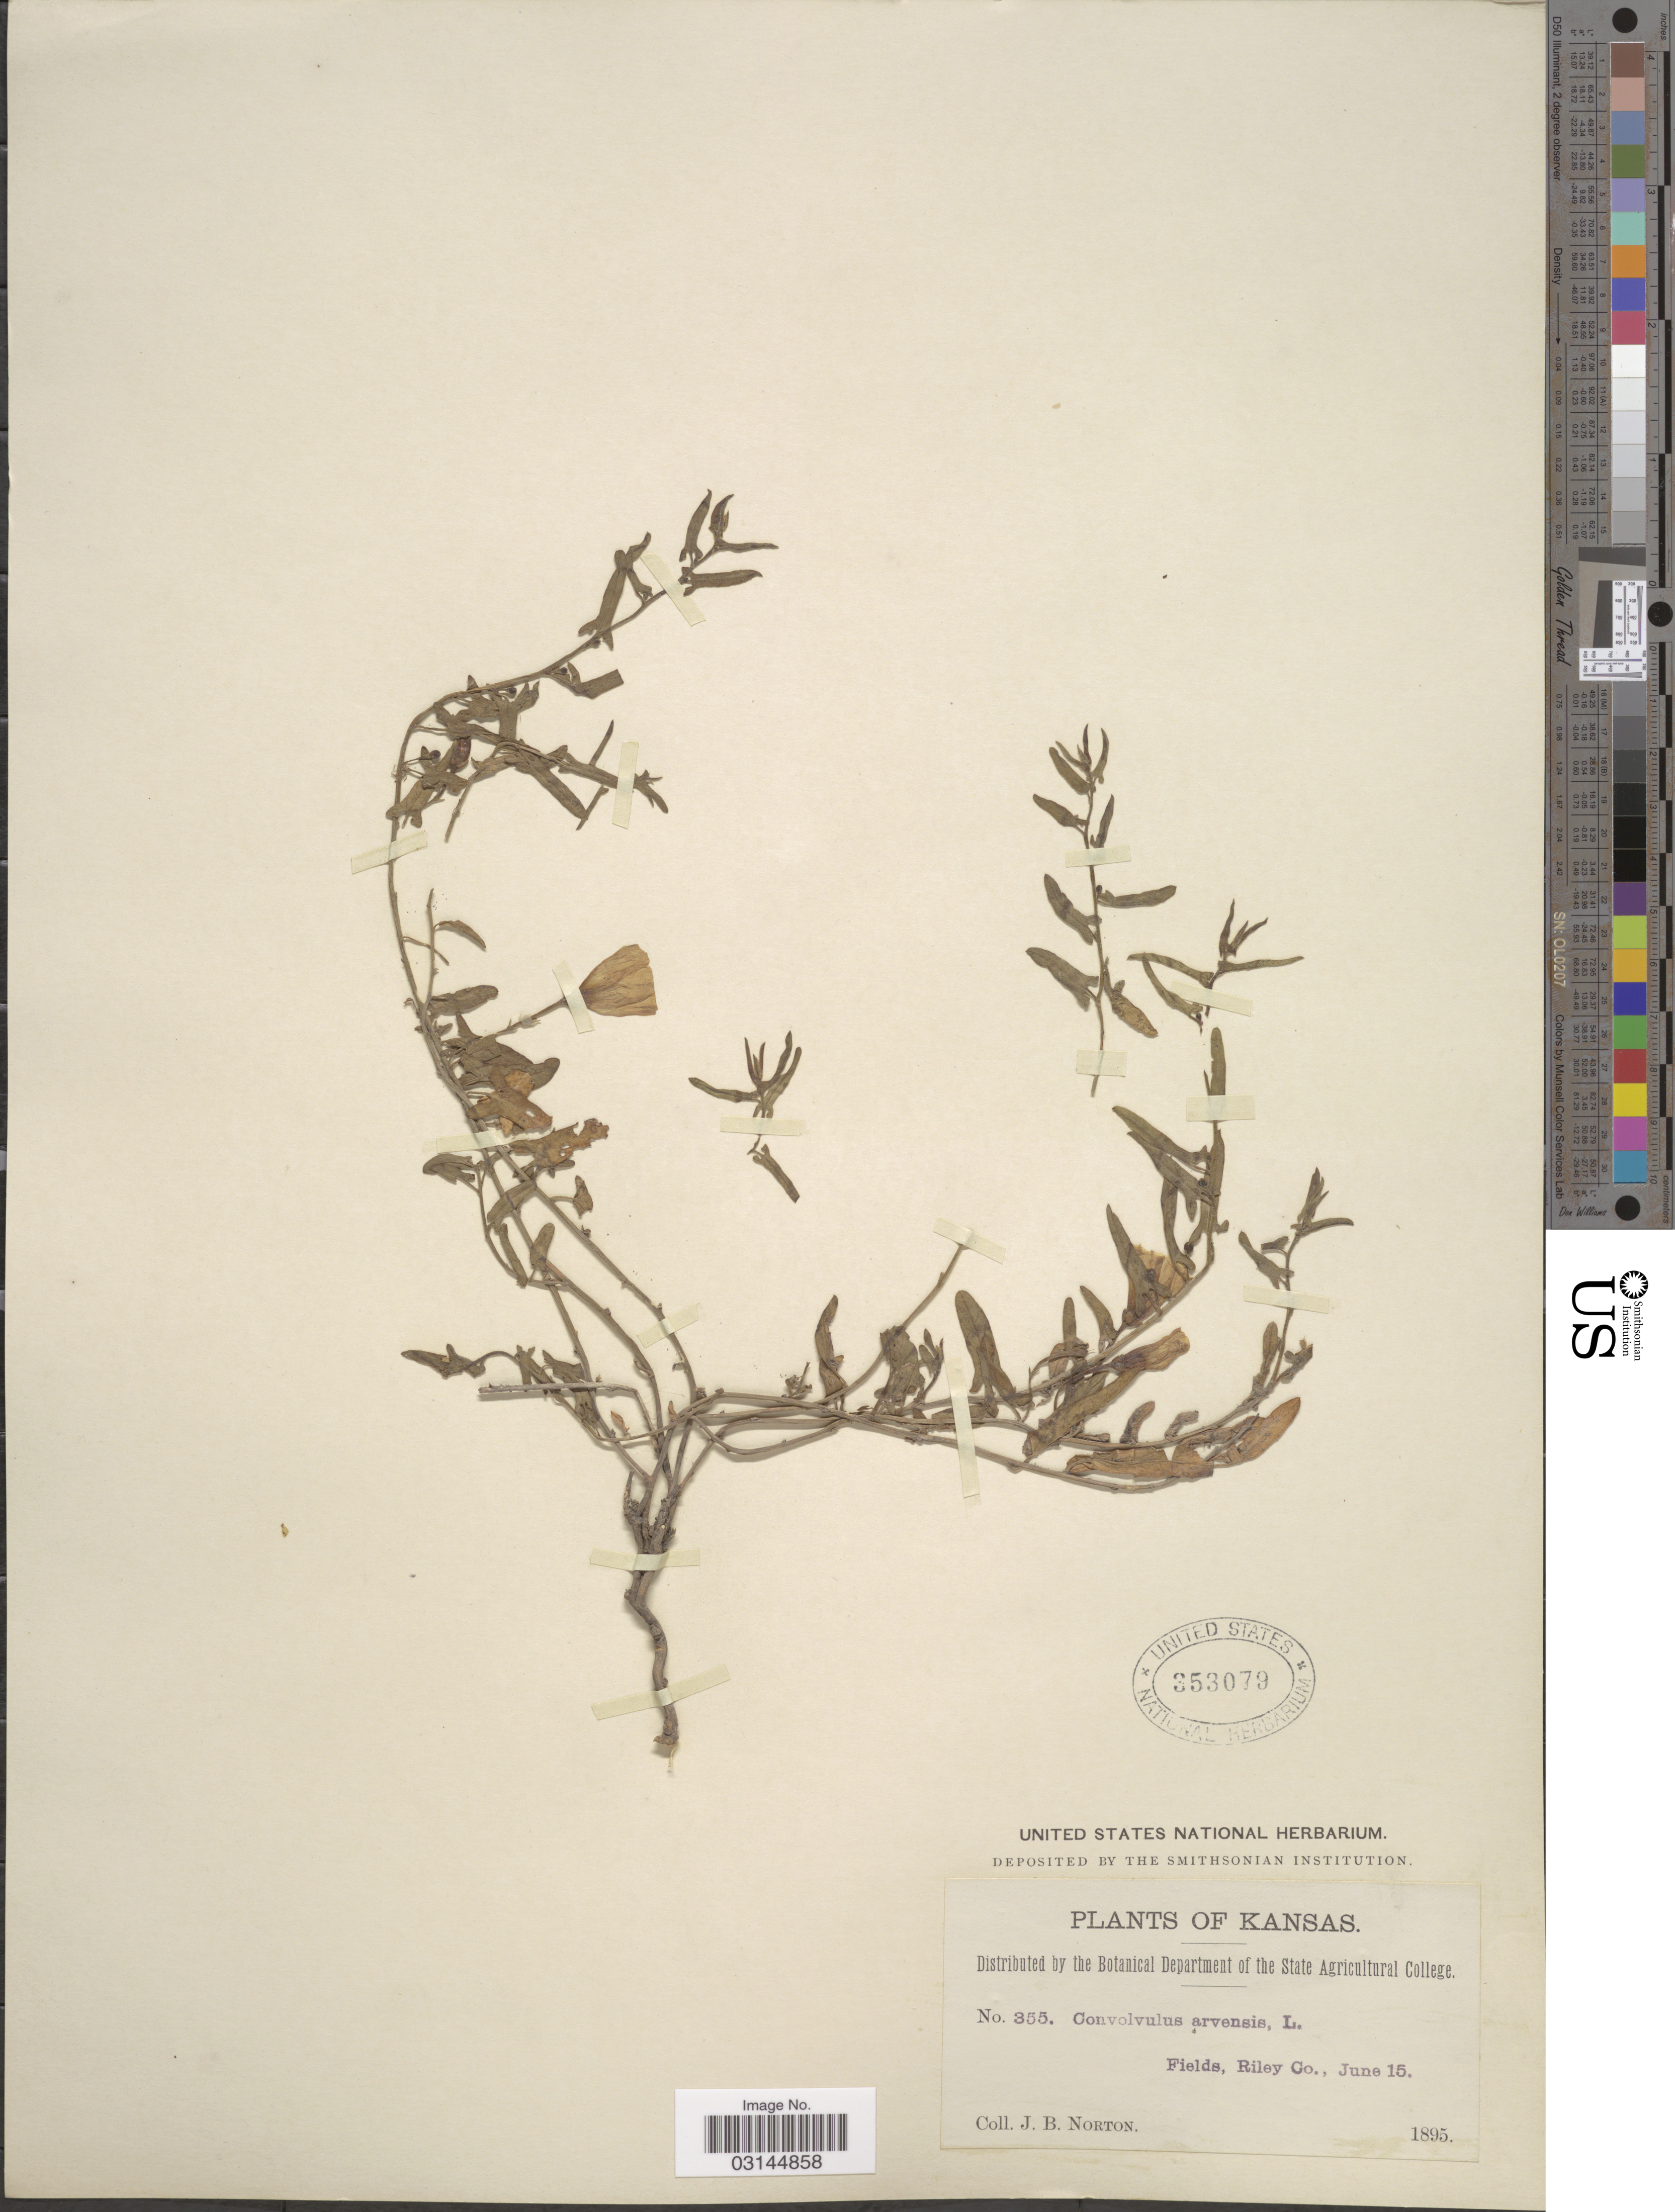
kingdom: Plantae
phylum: Tracheophyta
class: Magnoliopsida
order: Solanales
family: Convolvulaceae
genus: Convolvulus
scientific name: Convolvulus arvensis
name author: L.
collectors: J. B. Norton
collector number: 355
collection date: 1895-06-15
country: United States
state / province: Kansas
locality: Fields, Riley Co.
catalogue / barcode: US 353079